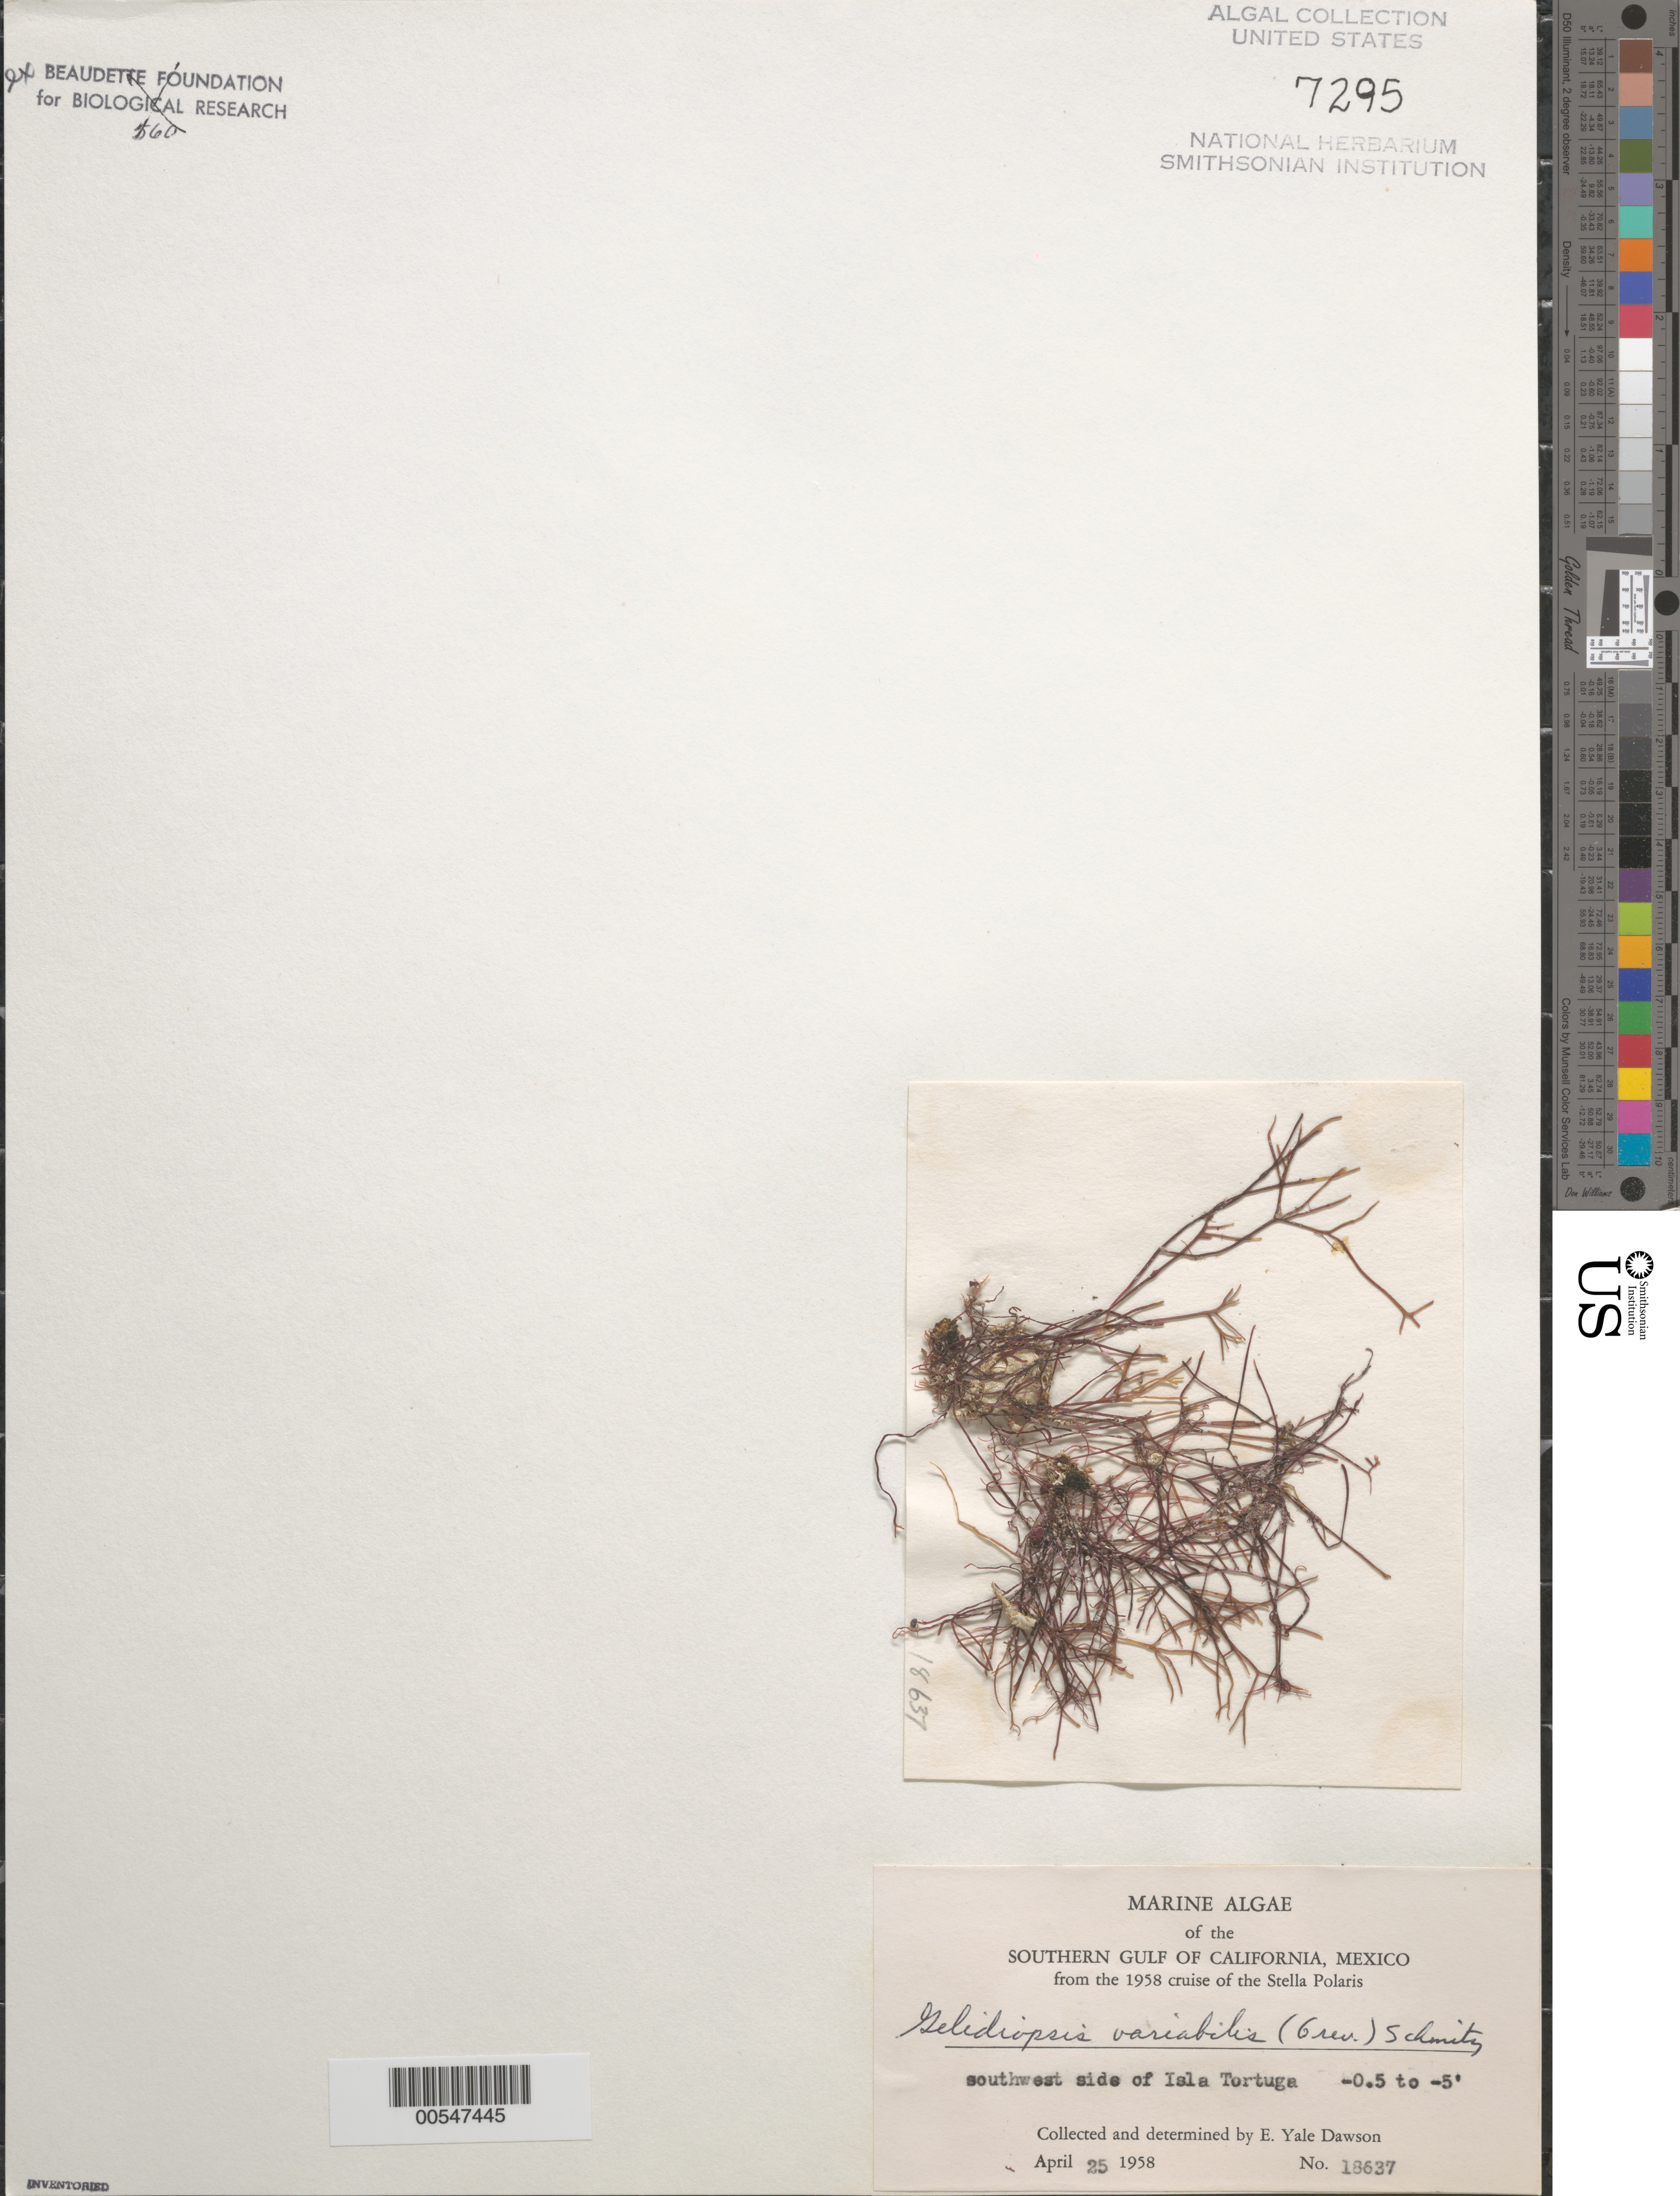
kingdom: Plantae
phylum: Rhodophyta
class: Florideophyceae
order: Rhodymeniales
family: Lomentariaceae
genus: Ceratodictyon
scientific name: Ceratodictyon variabile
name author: (J. Agardh) R.E. Norris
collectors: E. Y. Dawson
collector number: EYD 18637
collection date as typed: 25 Apr 1958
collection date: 1958-04-25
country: Mexico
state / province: Baja California Sur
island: Isla Tortuga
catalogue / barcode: US 7295